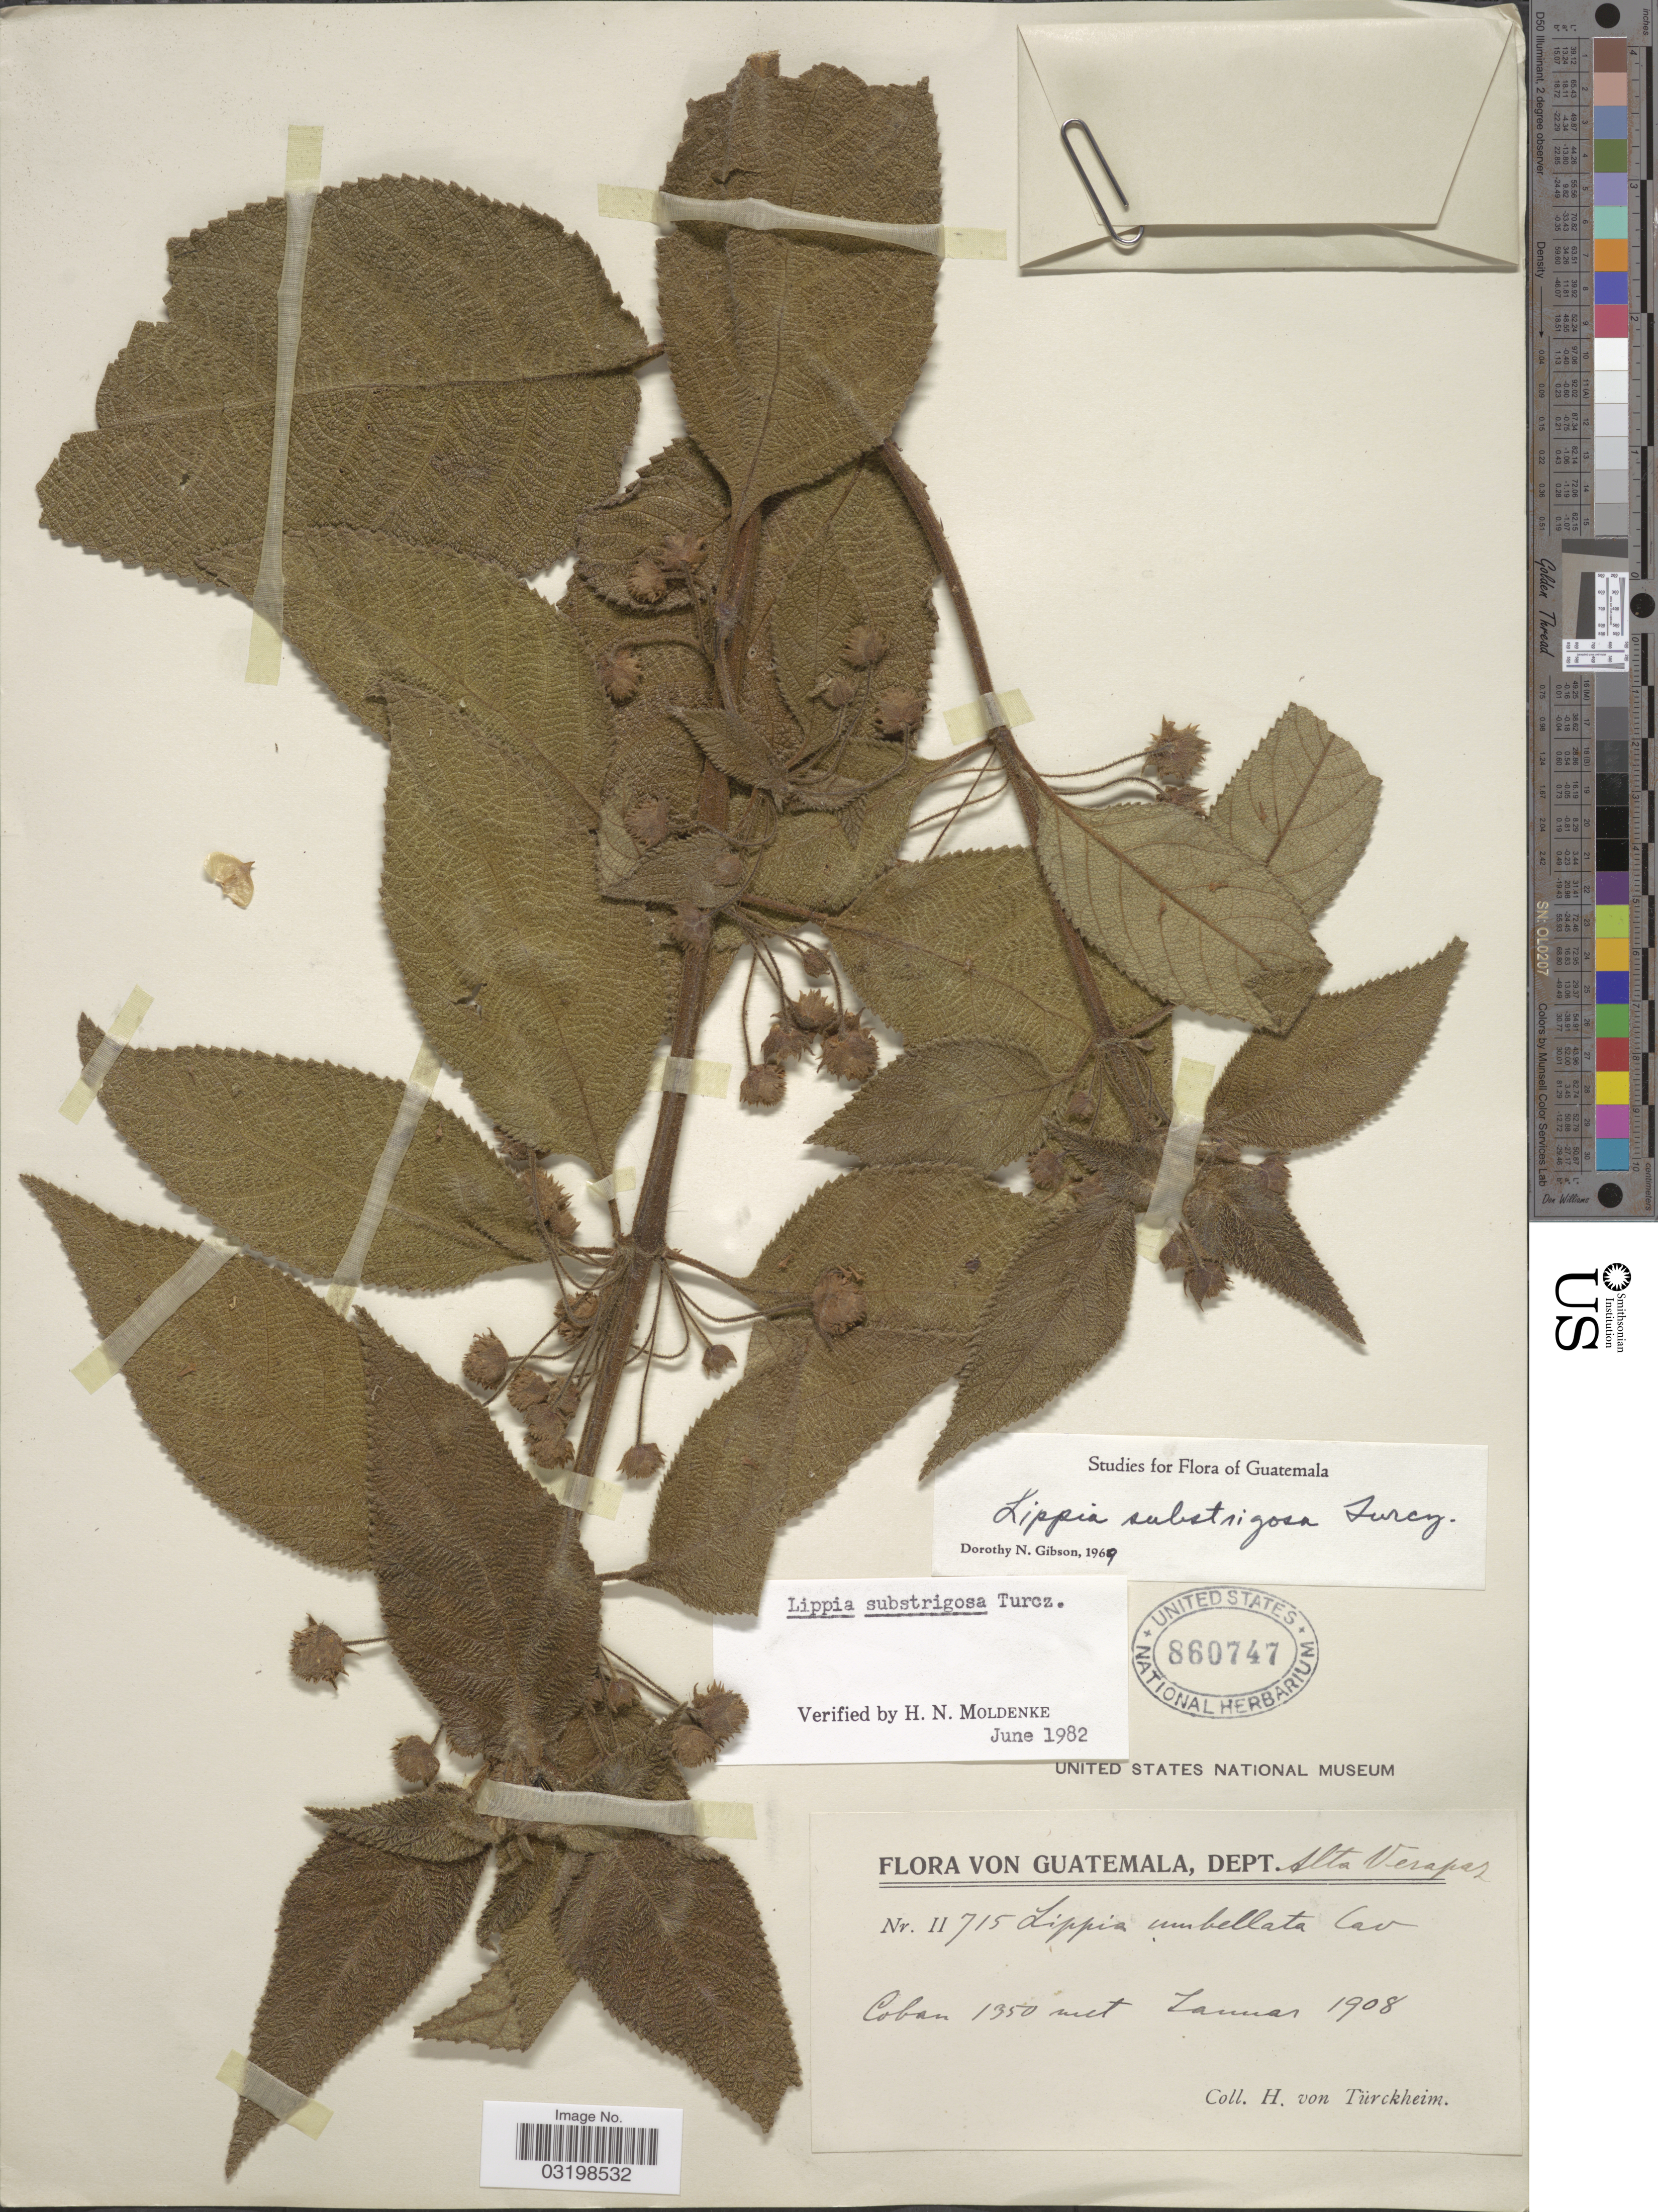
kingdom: Plantae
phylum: Tracheophyta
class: Magnoliopsida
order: Lamiales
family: Verbenaceae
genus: Lippia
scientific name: Lippia umbellata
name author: Cav.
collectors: H. von Türckheim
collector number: II715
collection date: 1908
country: Guatemala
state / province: Alta Verapaz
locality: Cobán, Dept. Alta Verapaz.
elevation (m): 1350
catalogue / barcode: US 860747